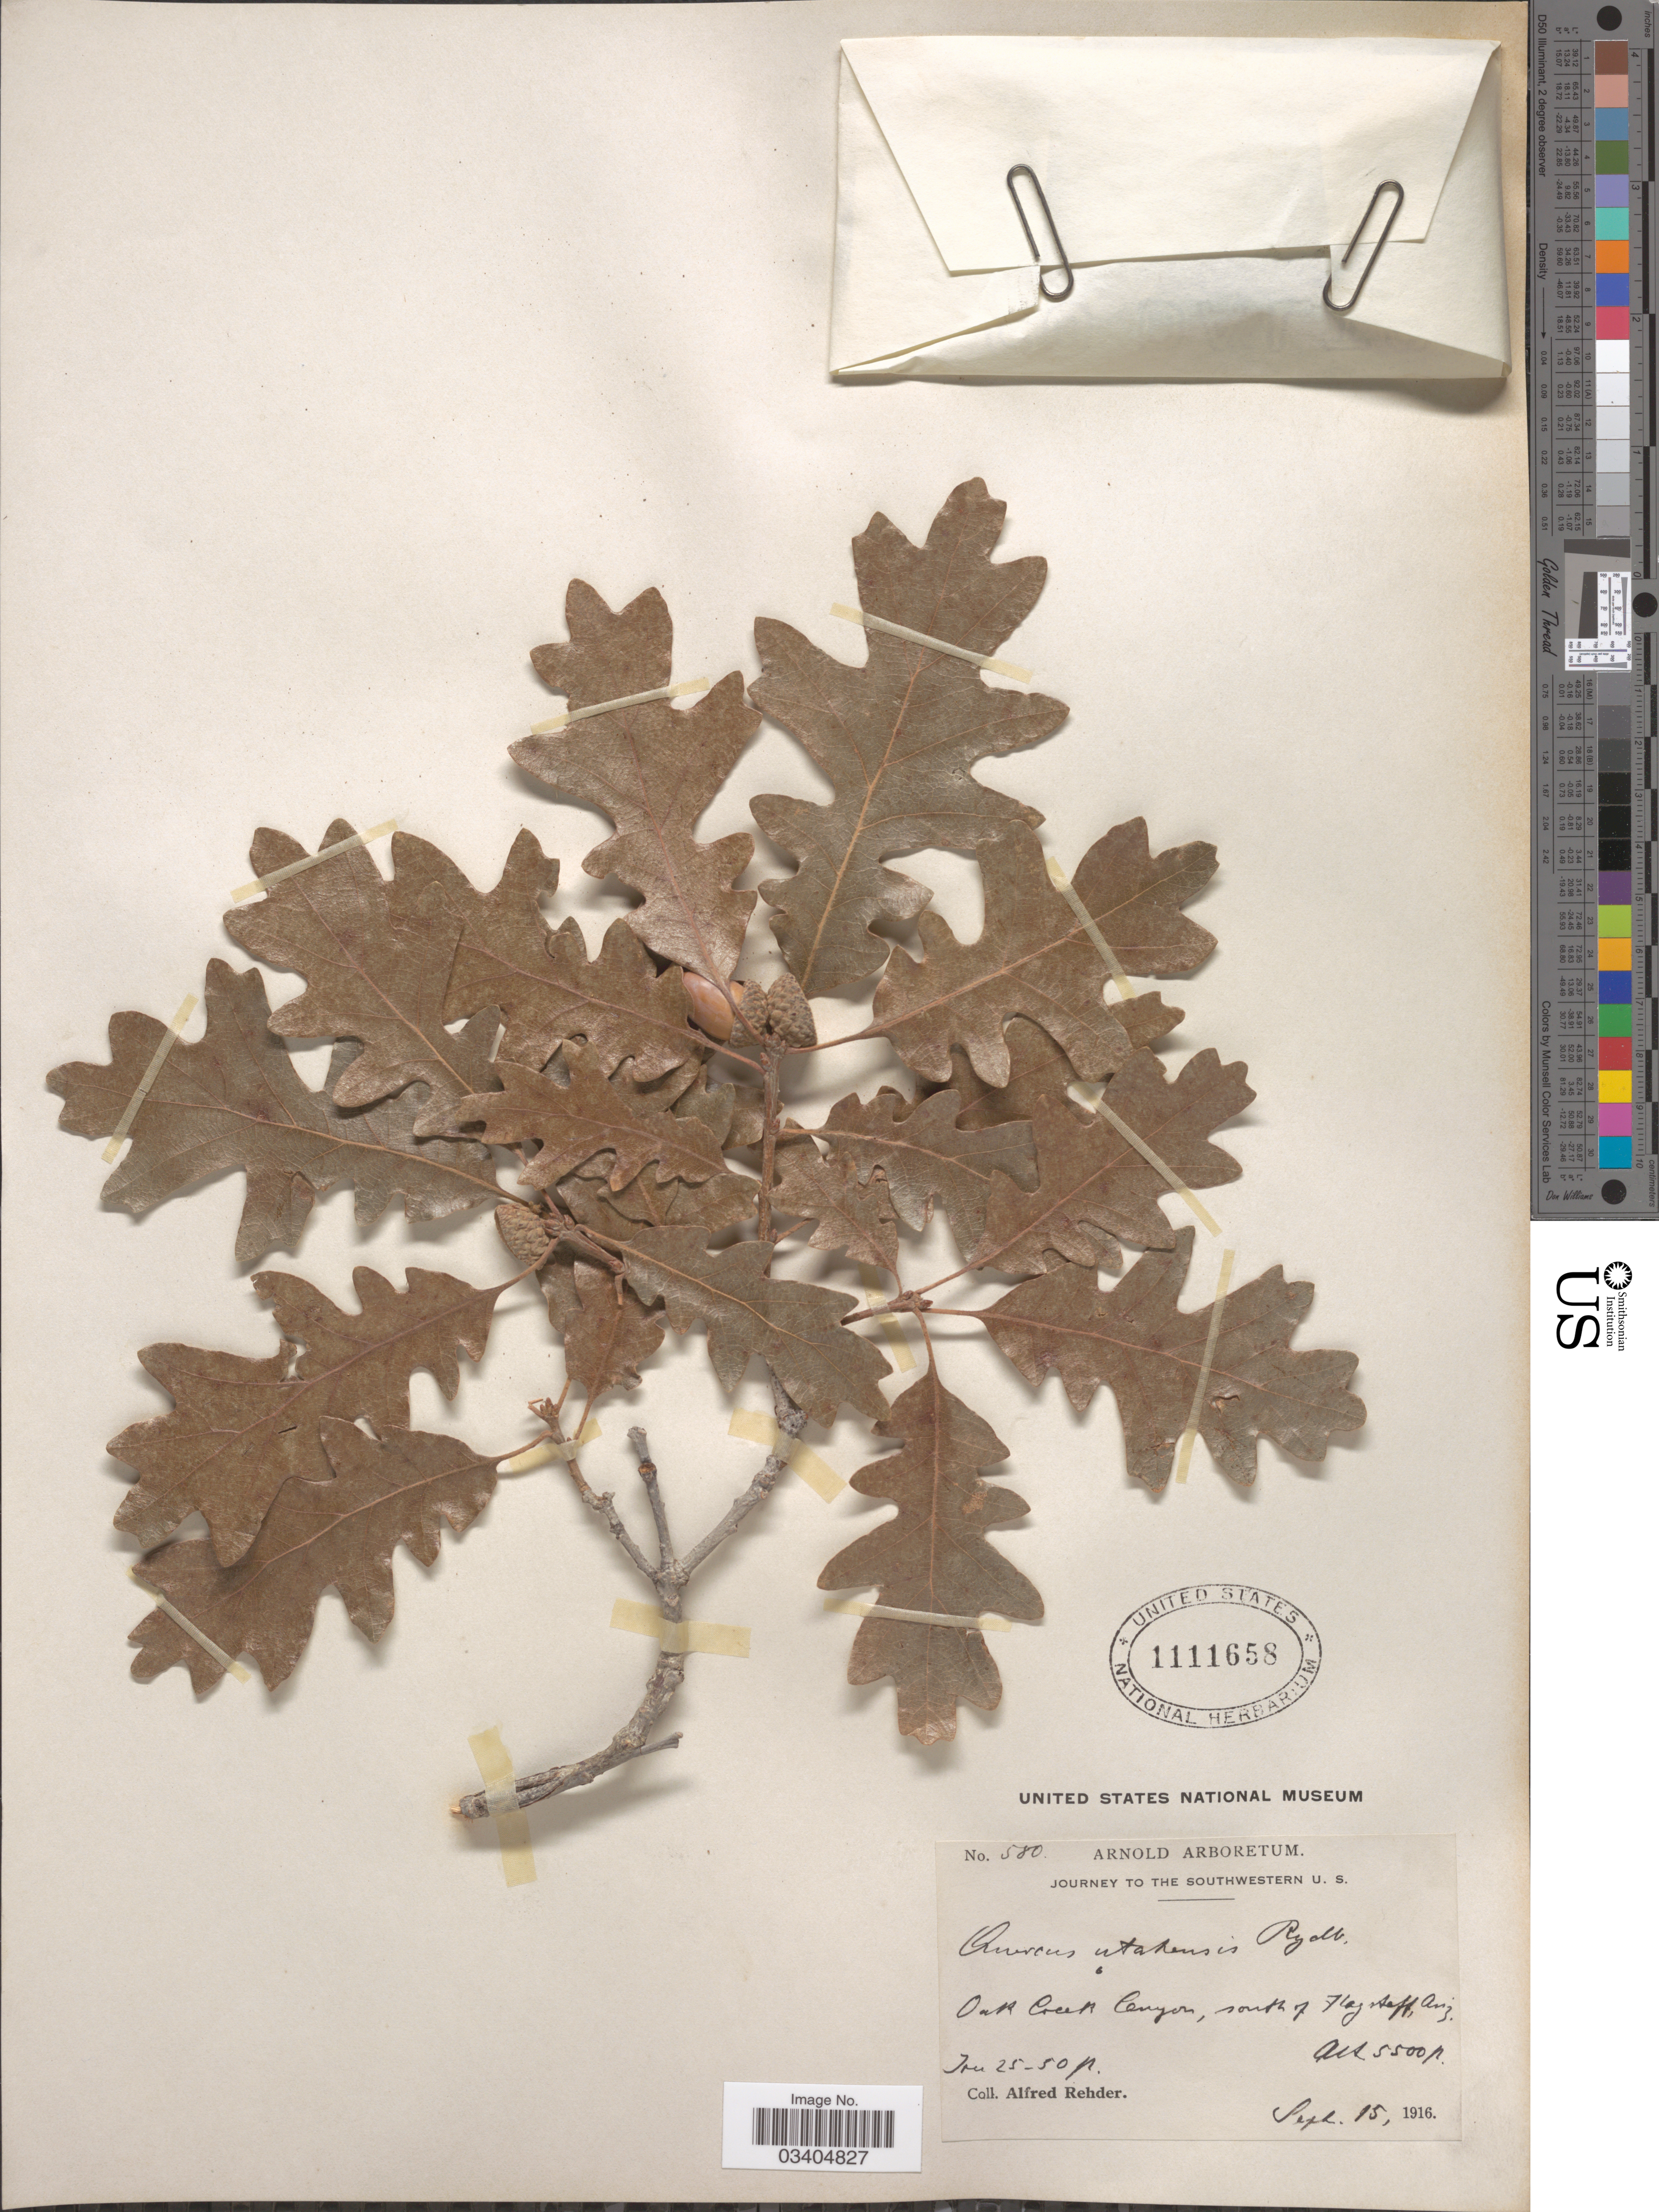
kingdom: Plantae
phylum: Tracheophyta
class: Magnoliopsida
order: Fagales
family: Fagaceae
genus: Quercus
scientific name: Quercus gambelii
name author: Nutt.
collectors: A. Rehder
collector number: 580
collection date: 1916-09-15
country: United States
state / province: Arizona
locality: Southwestern U. S. Oak Creek Canyon, south of Flagstaff.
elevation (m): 2591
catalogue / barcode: US 1111658